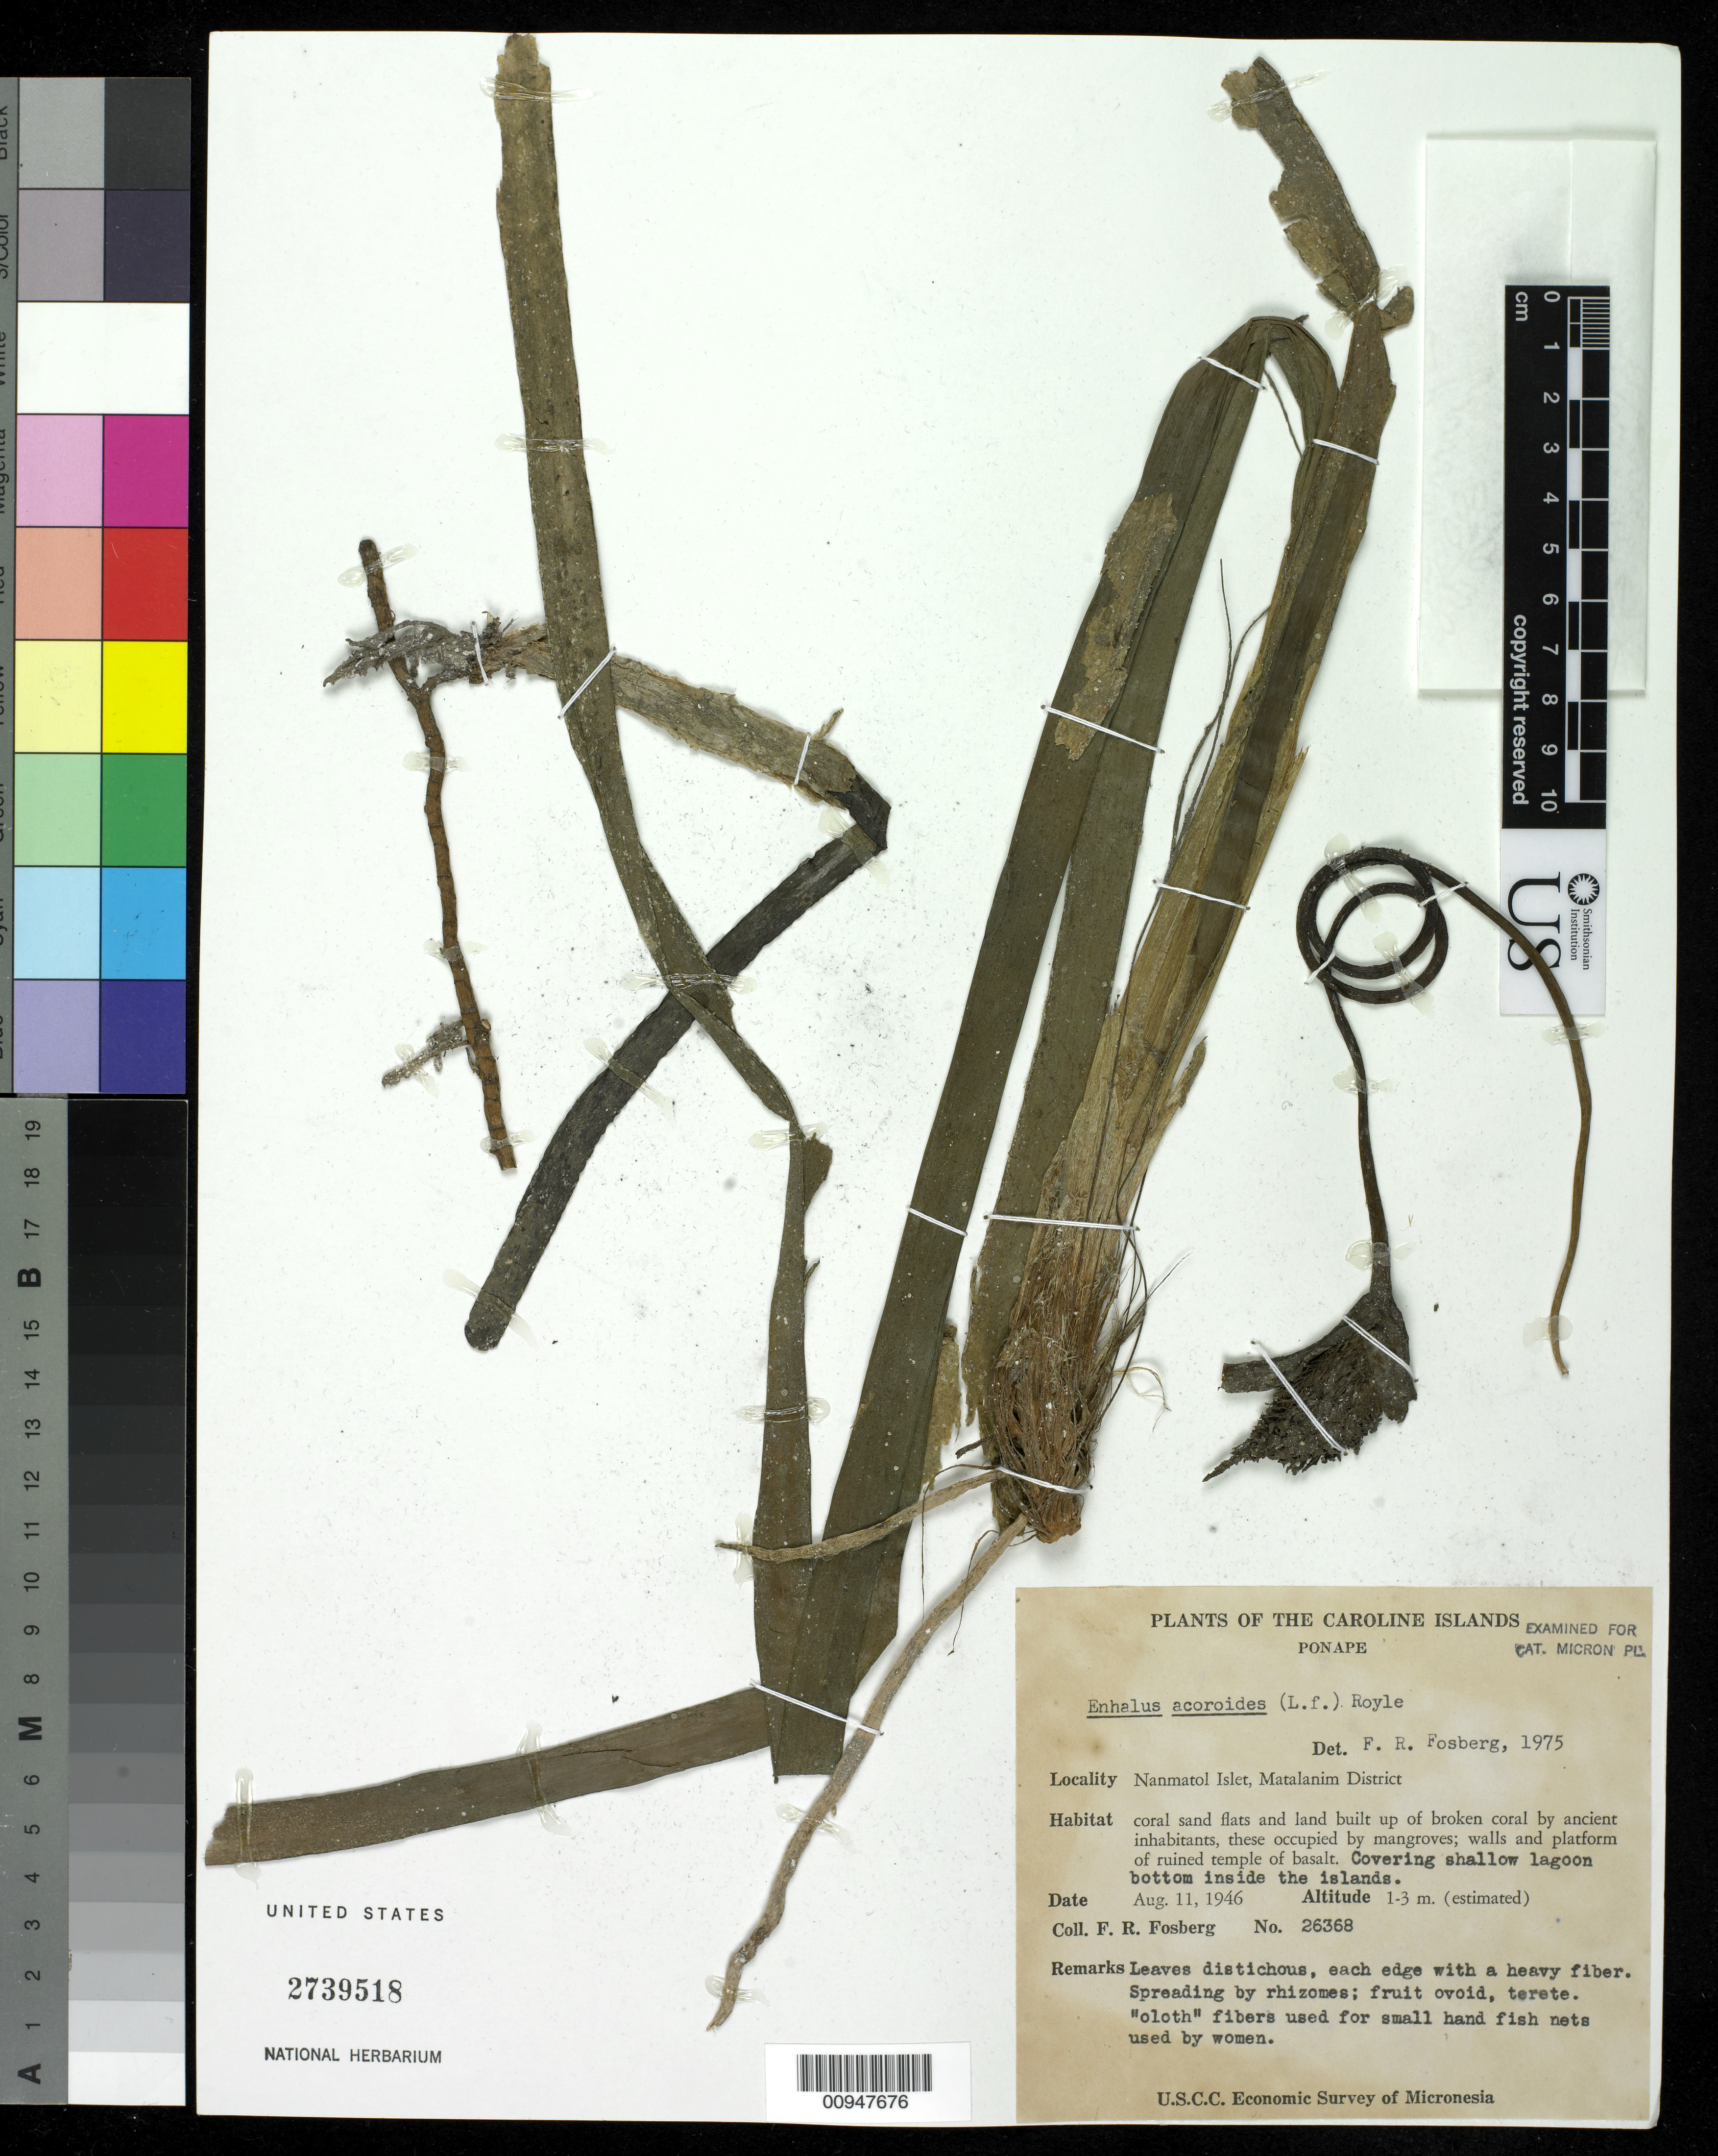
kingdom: Plantae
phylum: Tracheophyta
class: Liliopsida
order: Alismatales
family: Hydrocharitaceae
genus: Enhalus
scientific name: Enhalus acoroides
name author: (L. f.) Royle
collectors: F. R. Fosberg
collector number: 26368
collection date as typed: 11 Sep 1946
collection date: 1946-09-11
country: Micronesia, Federated States of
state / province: Pohnpei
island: Nanmatol Atoll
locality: Nanmatol Islet, Matalanim District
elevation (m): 1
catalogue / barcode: US 2739518